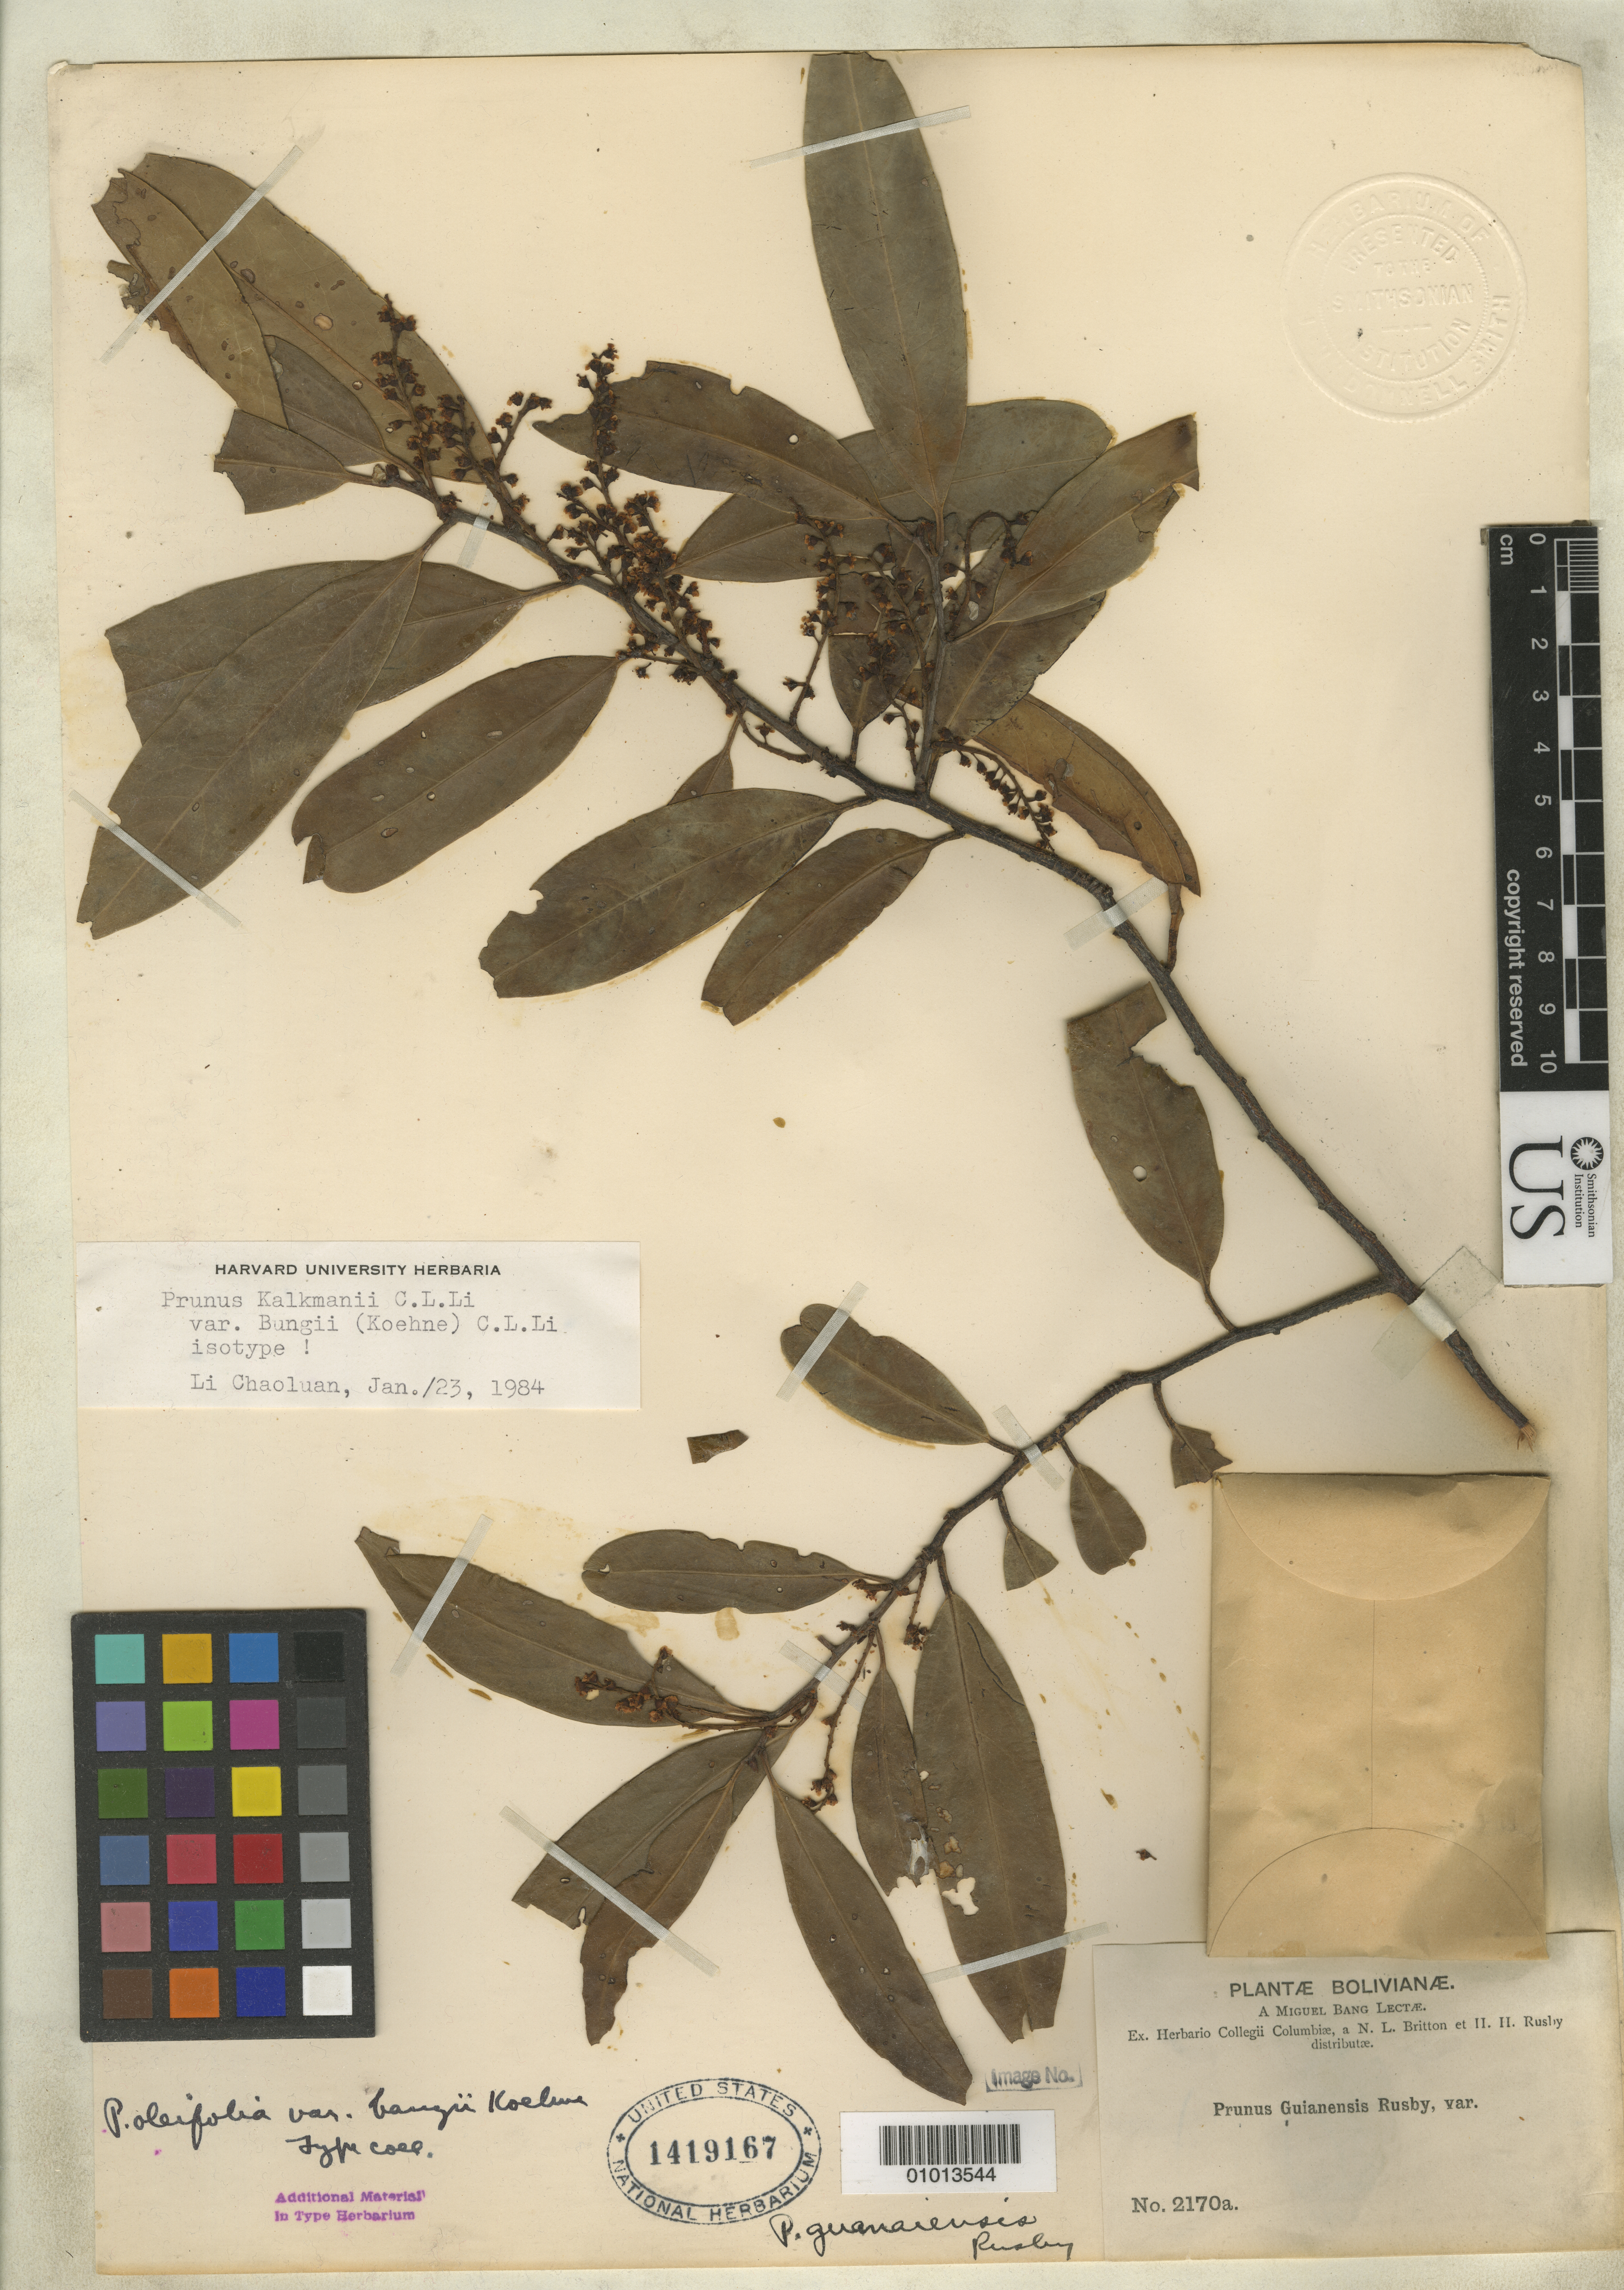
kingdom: Plantae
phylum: Tracheophyta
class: Magnoliopsida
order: Rosales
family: Rosaceae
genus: Prunus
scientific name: Prunus oleifolia var. bangii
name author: Koehne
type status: Isotype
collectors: M. Bang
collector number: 2170 a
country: Bolivia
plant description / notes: Specimen ex John Donnell Smith herbarium.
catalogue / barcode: US 1419167